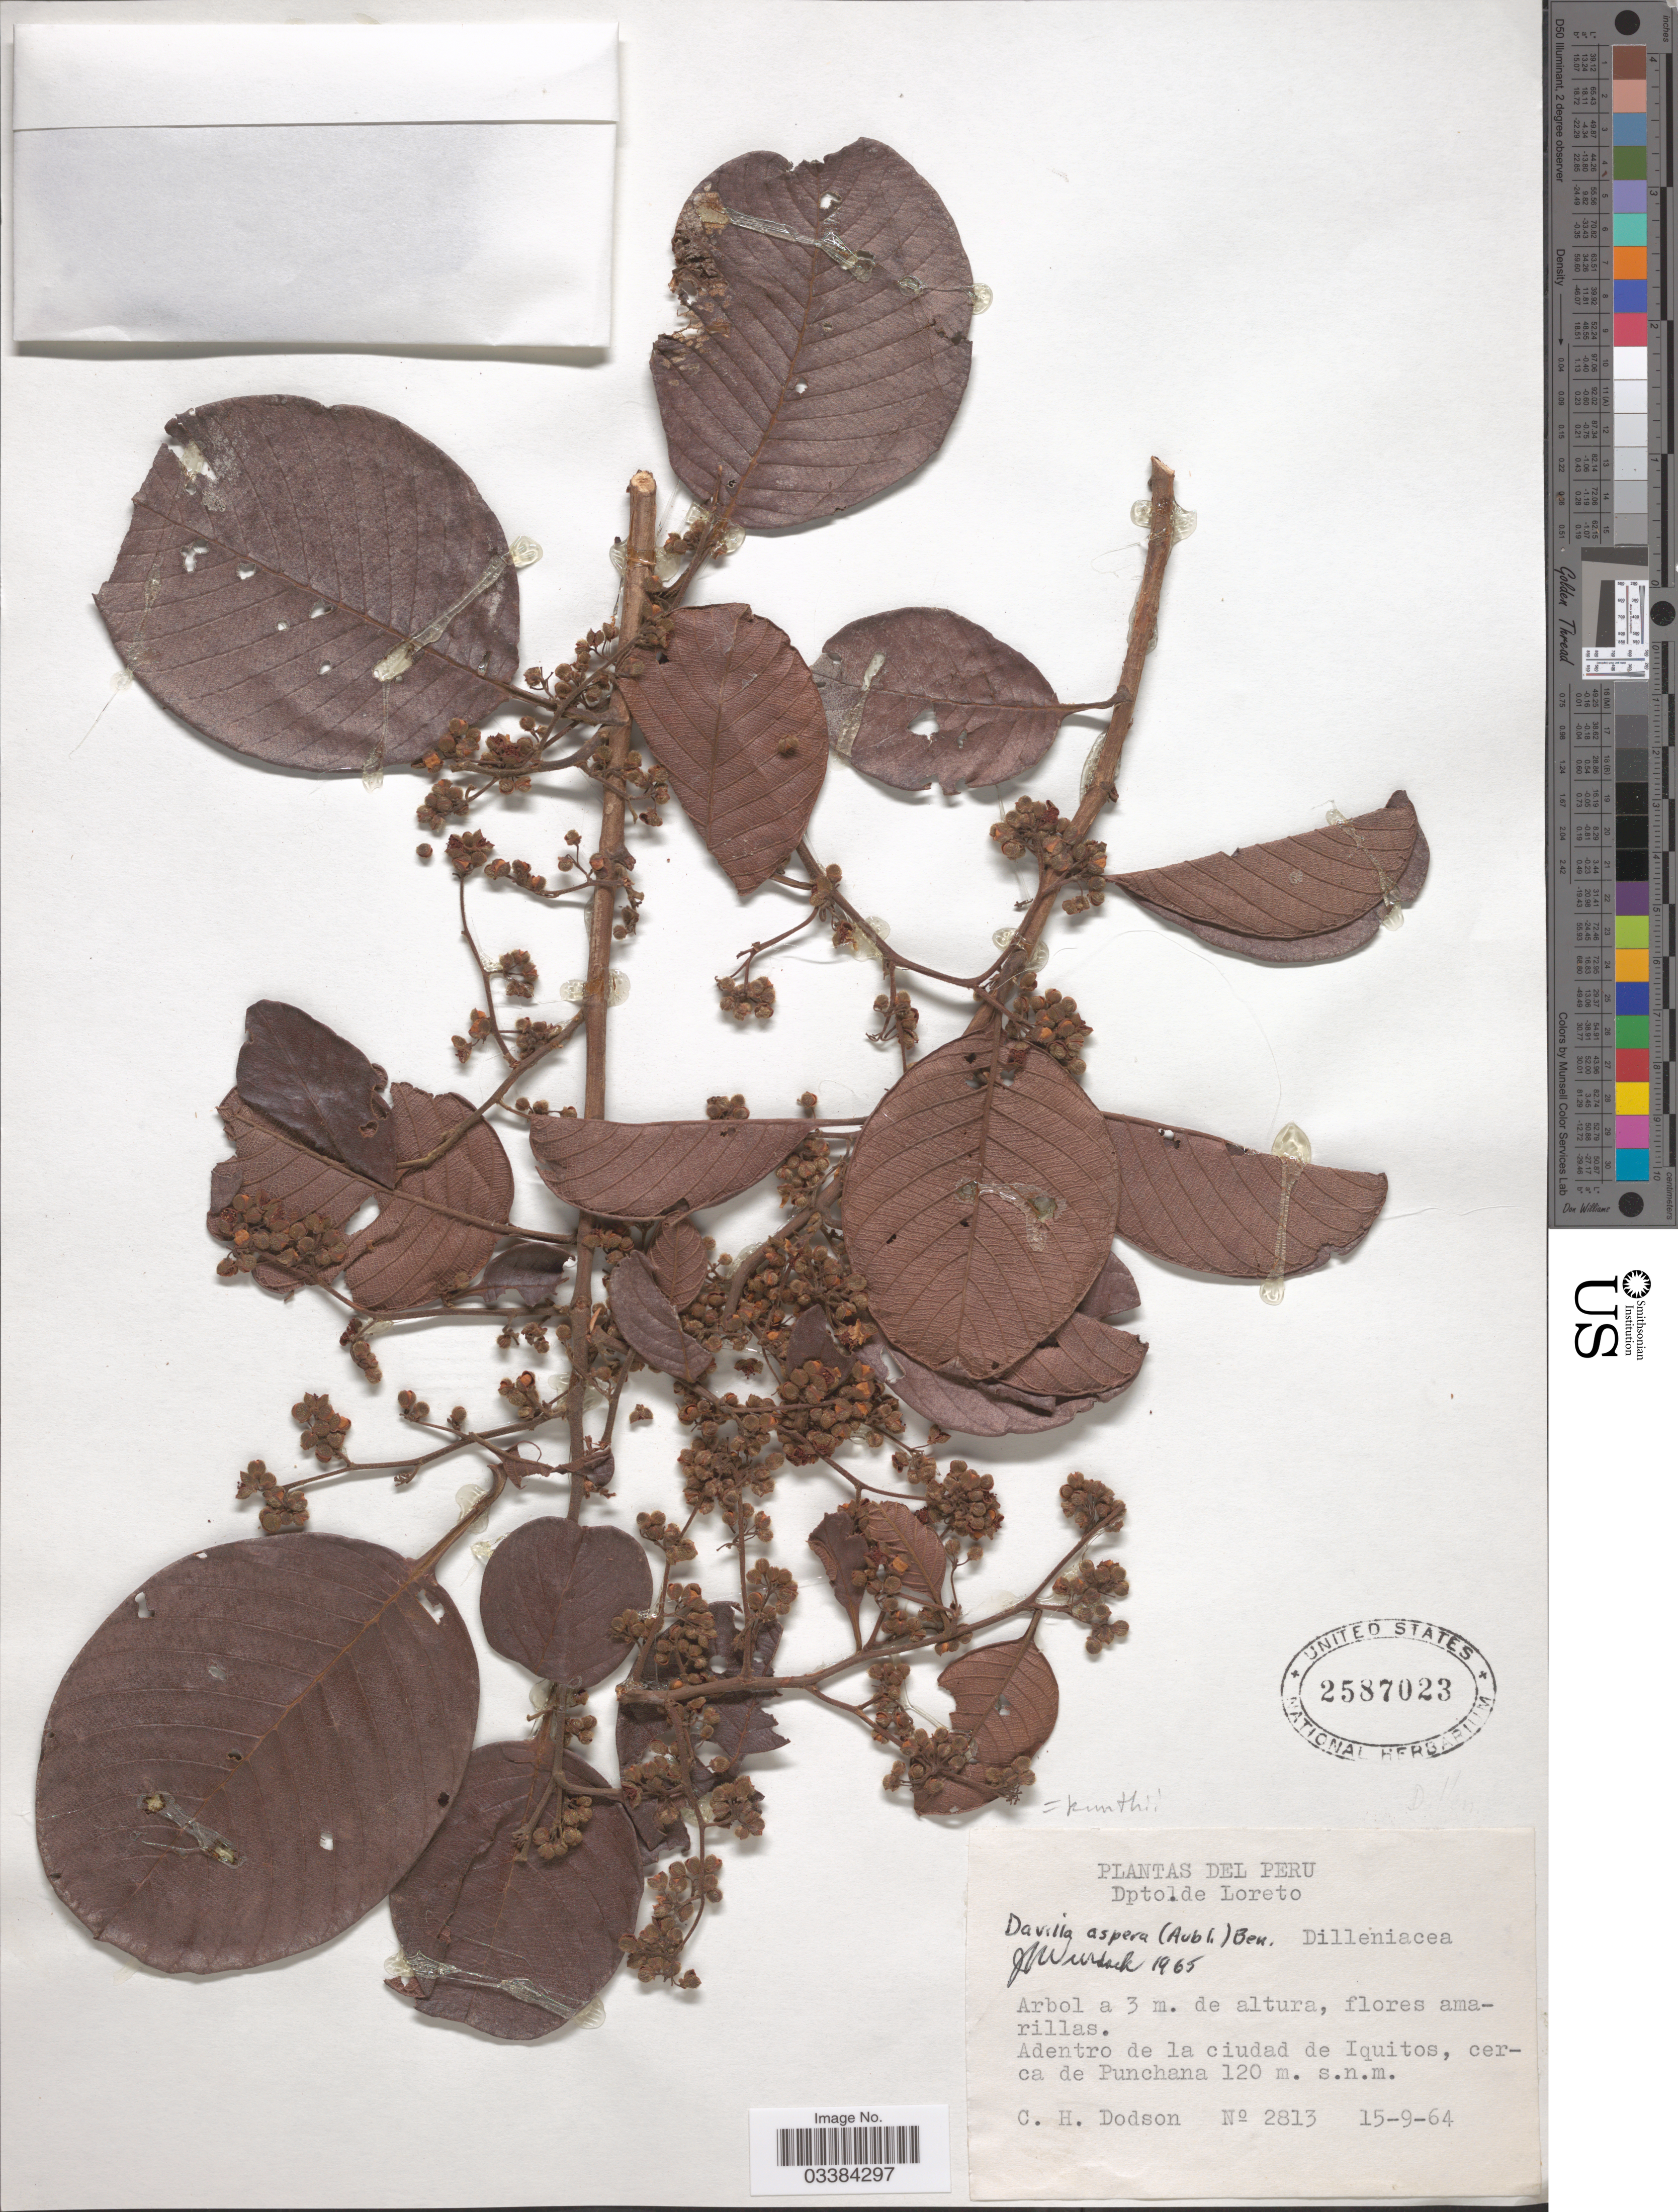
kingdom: Plantae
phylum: Tracheophyta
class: Magnoliopsida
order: Dilleniales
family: Dilleniaceae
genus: Davilla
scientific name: Davilla kunthii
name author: A. St.-Hil.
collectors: C. H. Dodson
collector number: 2813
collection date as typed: Transcribed d/m/y: 15/9/64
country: Peru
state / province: Loreto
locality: Dpto. de Loreto. Adentro de la ciudad de Iquitos, cerca de Punchana.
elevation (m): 120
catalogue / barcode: US 2587023